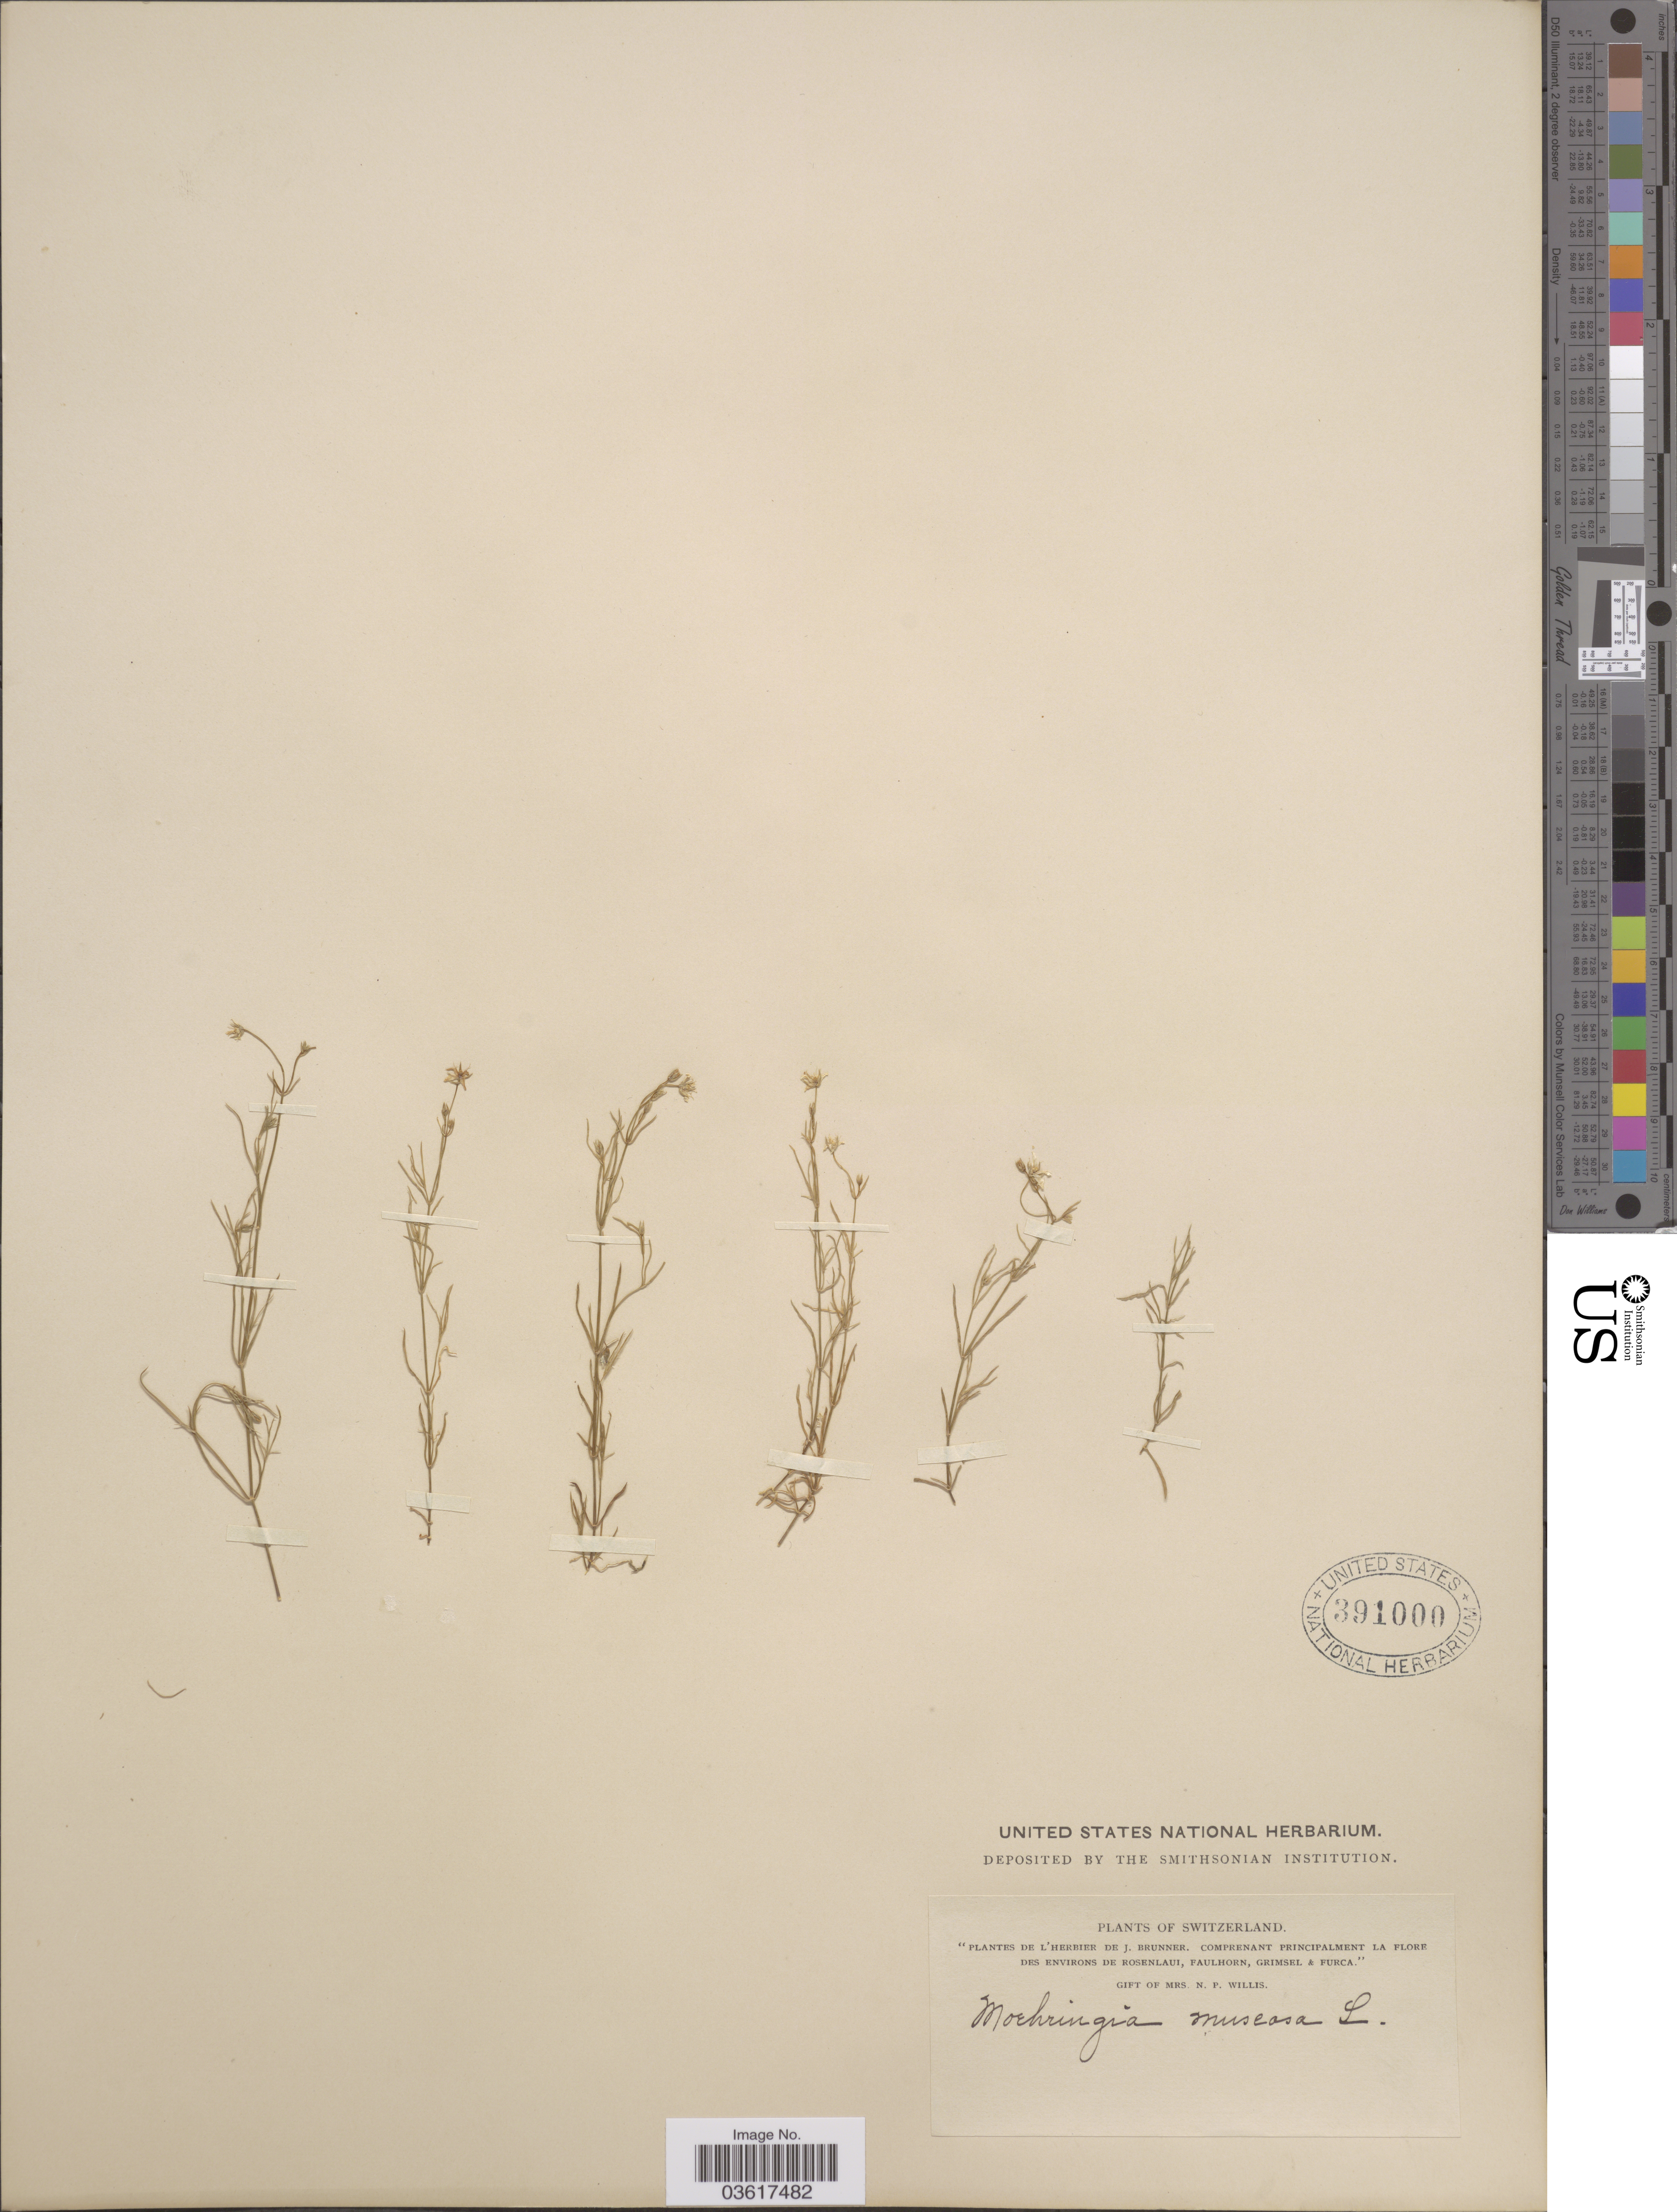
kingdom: Plantae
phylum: Tracheophyta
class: Magnoliopsida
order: Caryophyllales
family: Caryophyllaceae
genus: Moehringia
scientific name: Moehringia muscosa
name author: L.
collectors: ex herb. J. Brunner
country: Switzerland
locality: Environs de Rosenlaui, Faulhorn, Grimsel & Furca.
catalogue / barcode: US 391000